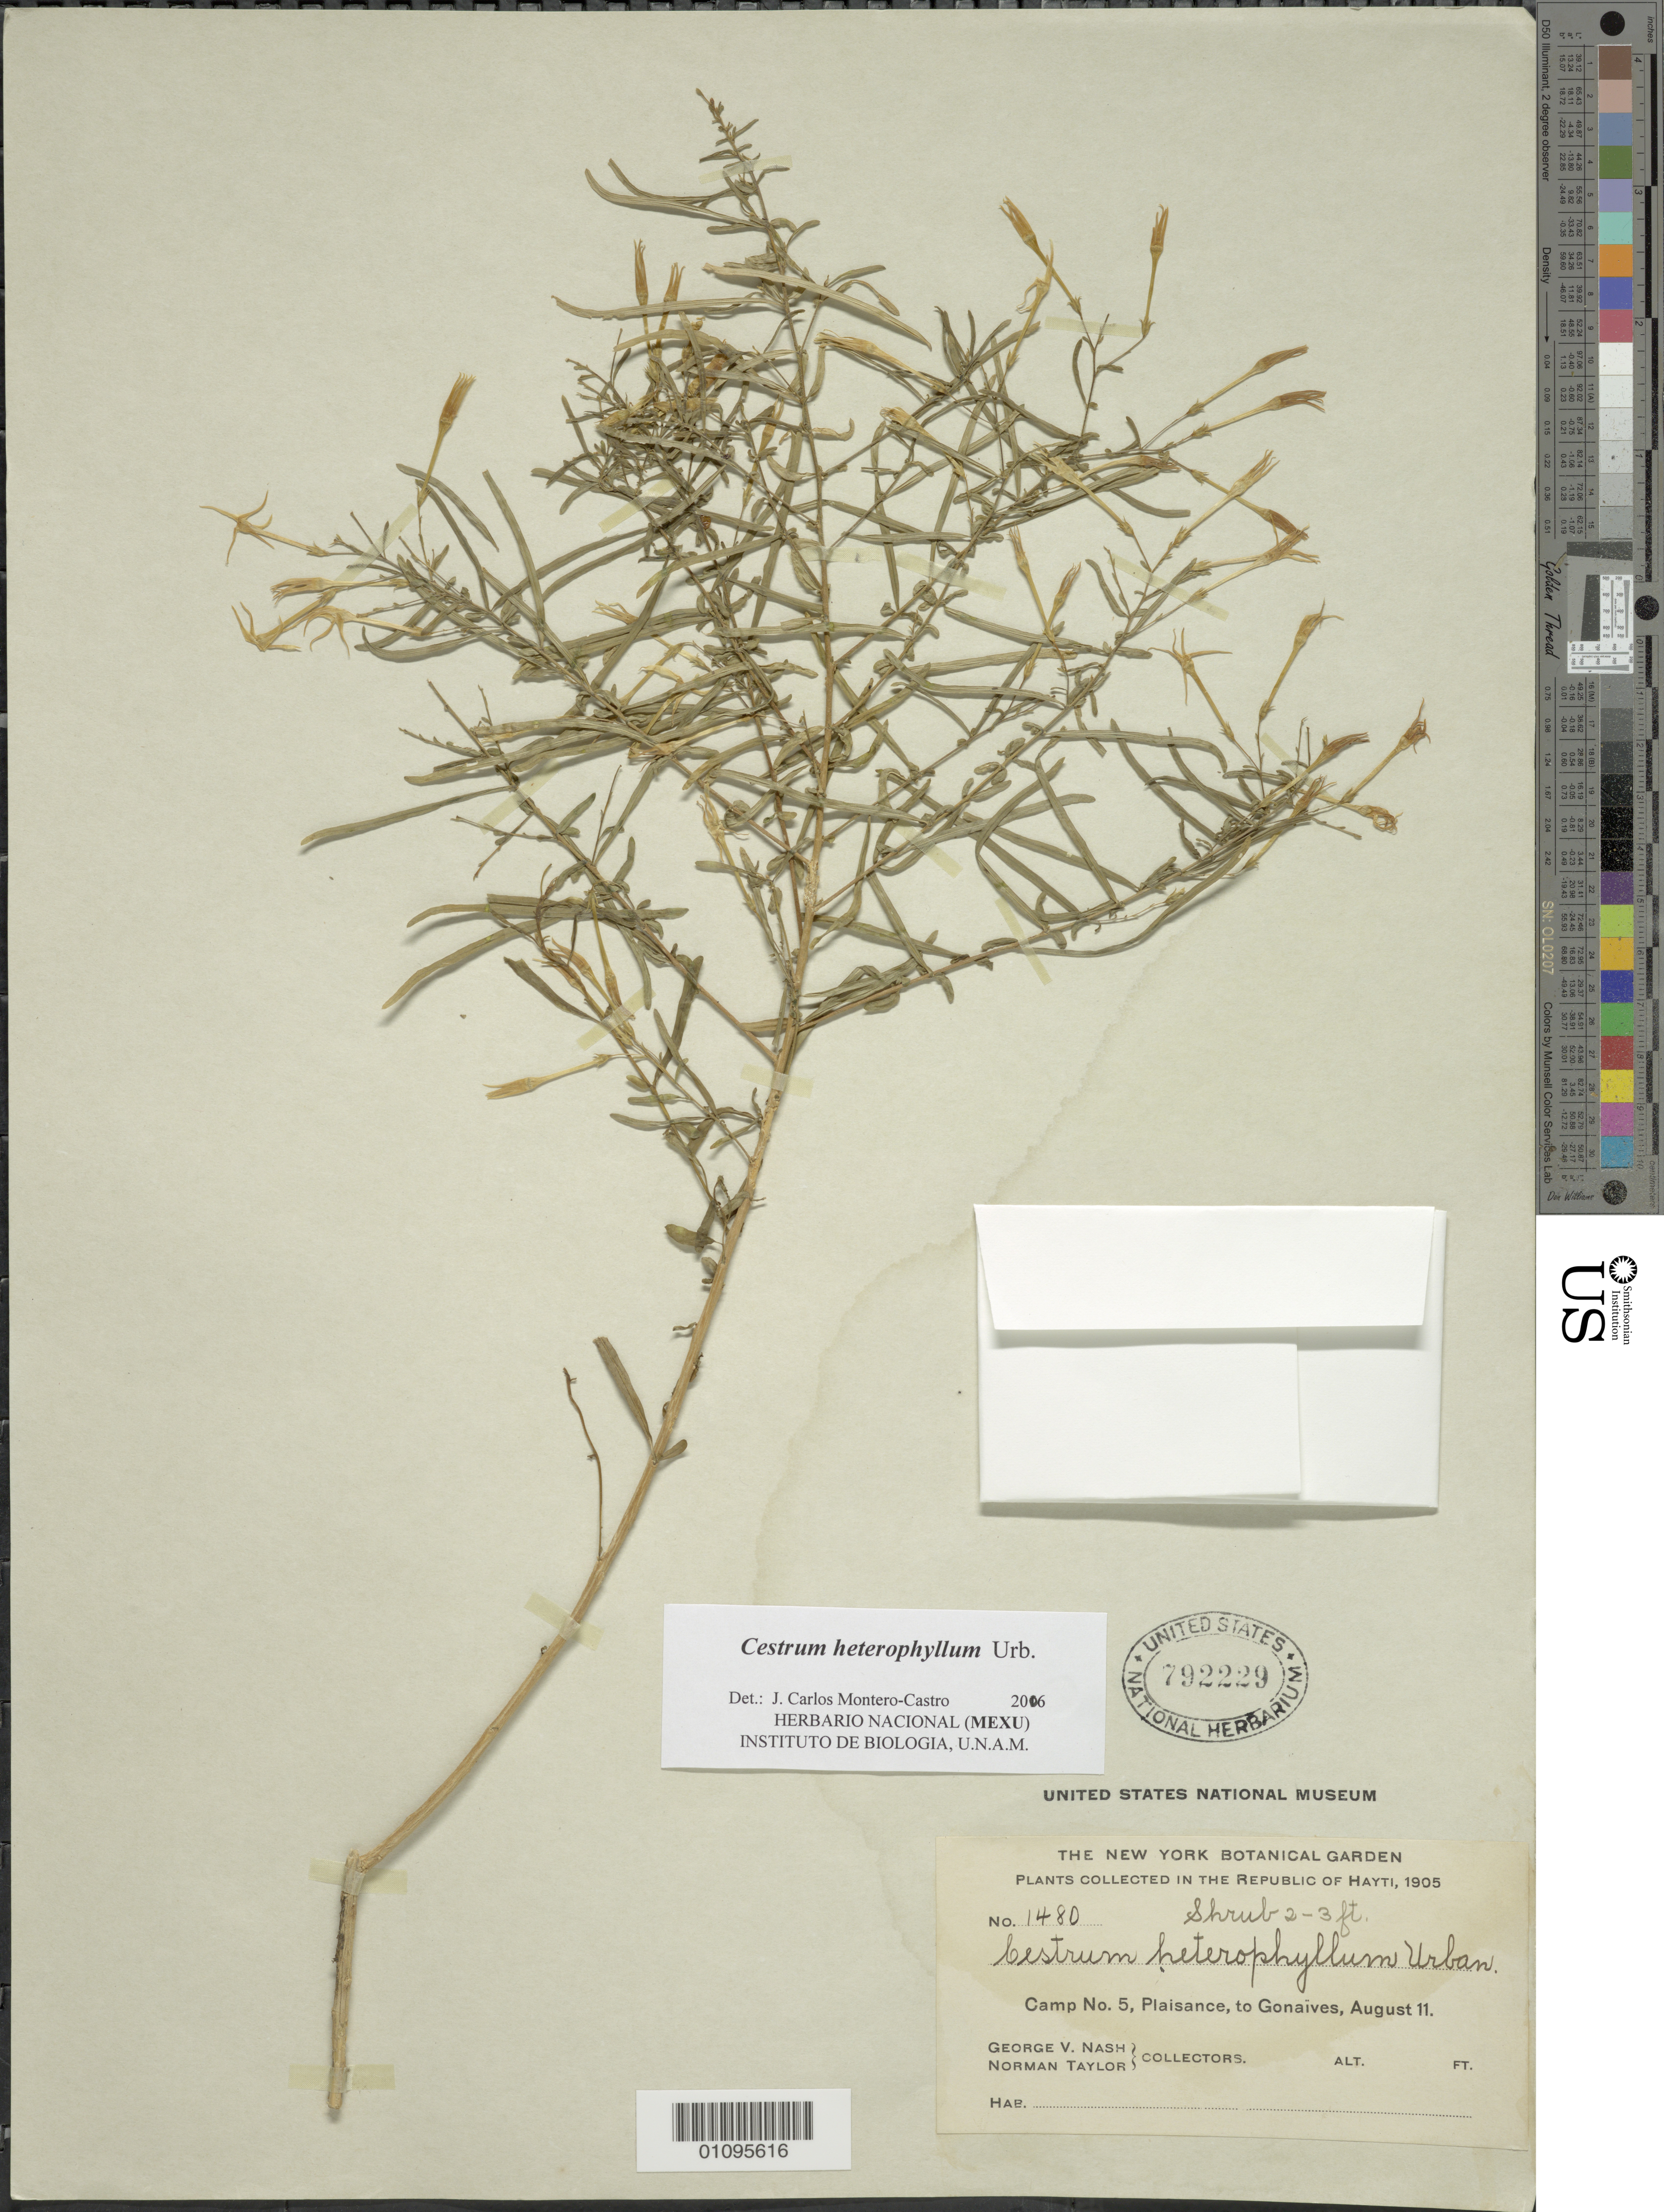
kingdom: Plantae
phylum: Tracheophyta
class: Magnoliopsida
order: Solanales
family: Solanaceae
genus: Cestrum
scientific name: Cestrum heterophyllum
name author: Urb.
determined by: Montero-Castro, J. C.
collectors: G. V. Nash & N. Taylor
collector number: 1480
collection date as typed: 11 Aug 1905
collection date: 1905-08-11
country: Haiti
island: Hispaniola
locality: Camp No. 5, Plaisance, to Gonaives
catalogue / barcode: US 792229